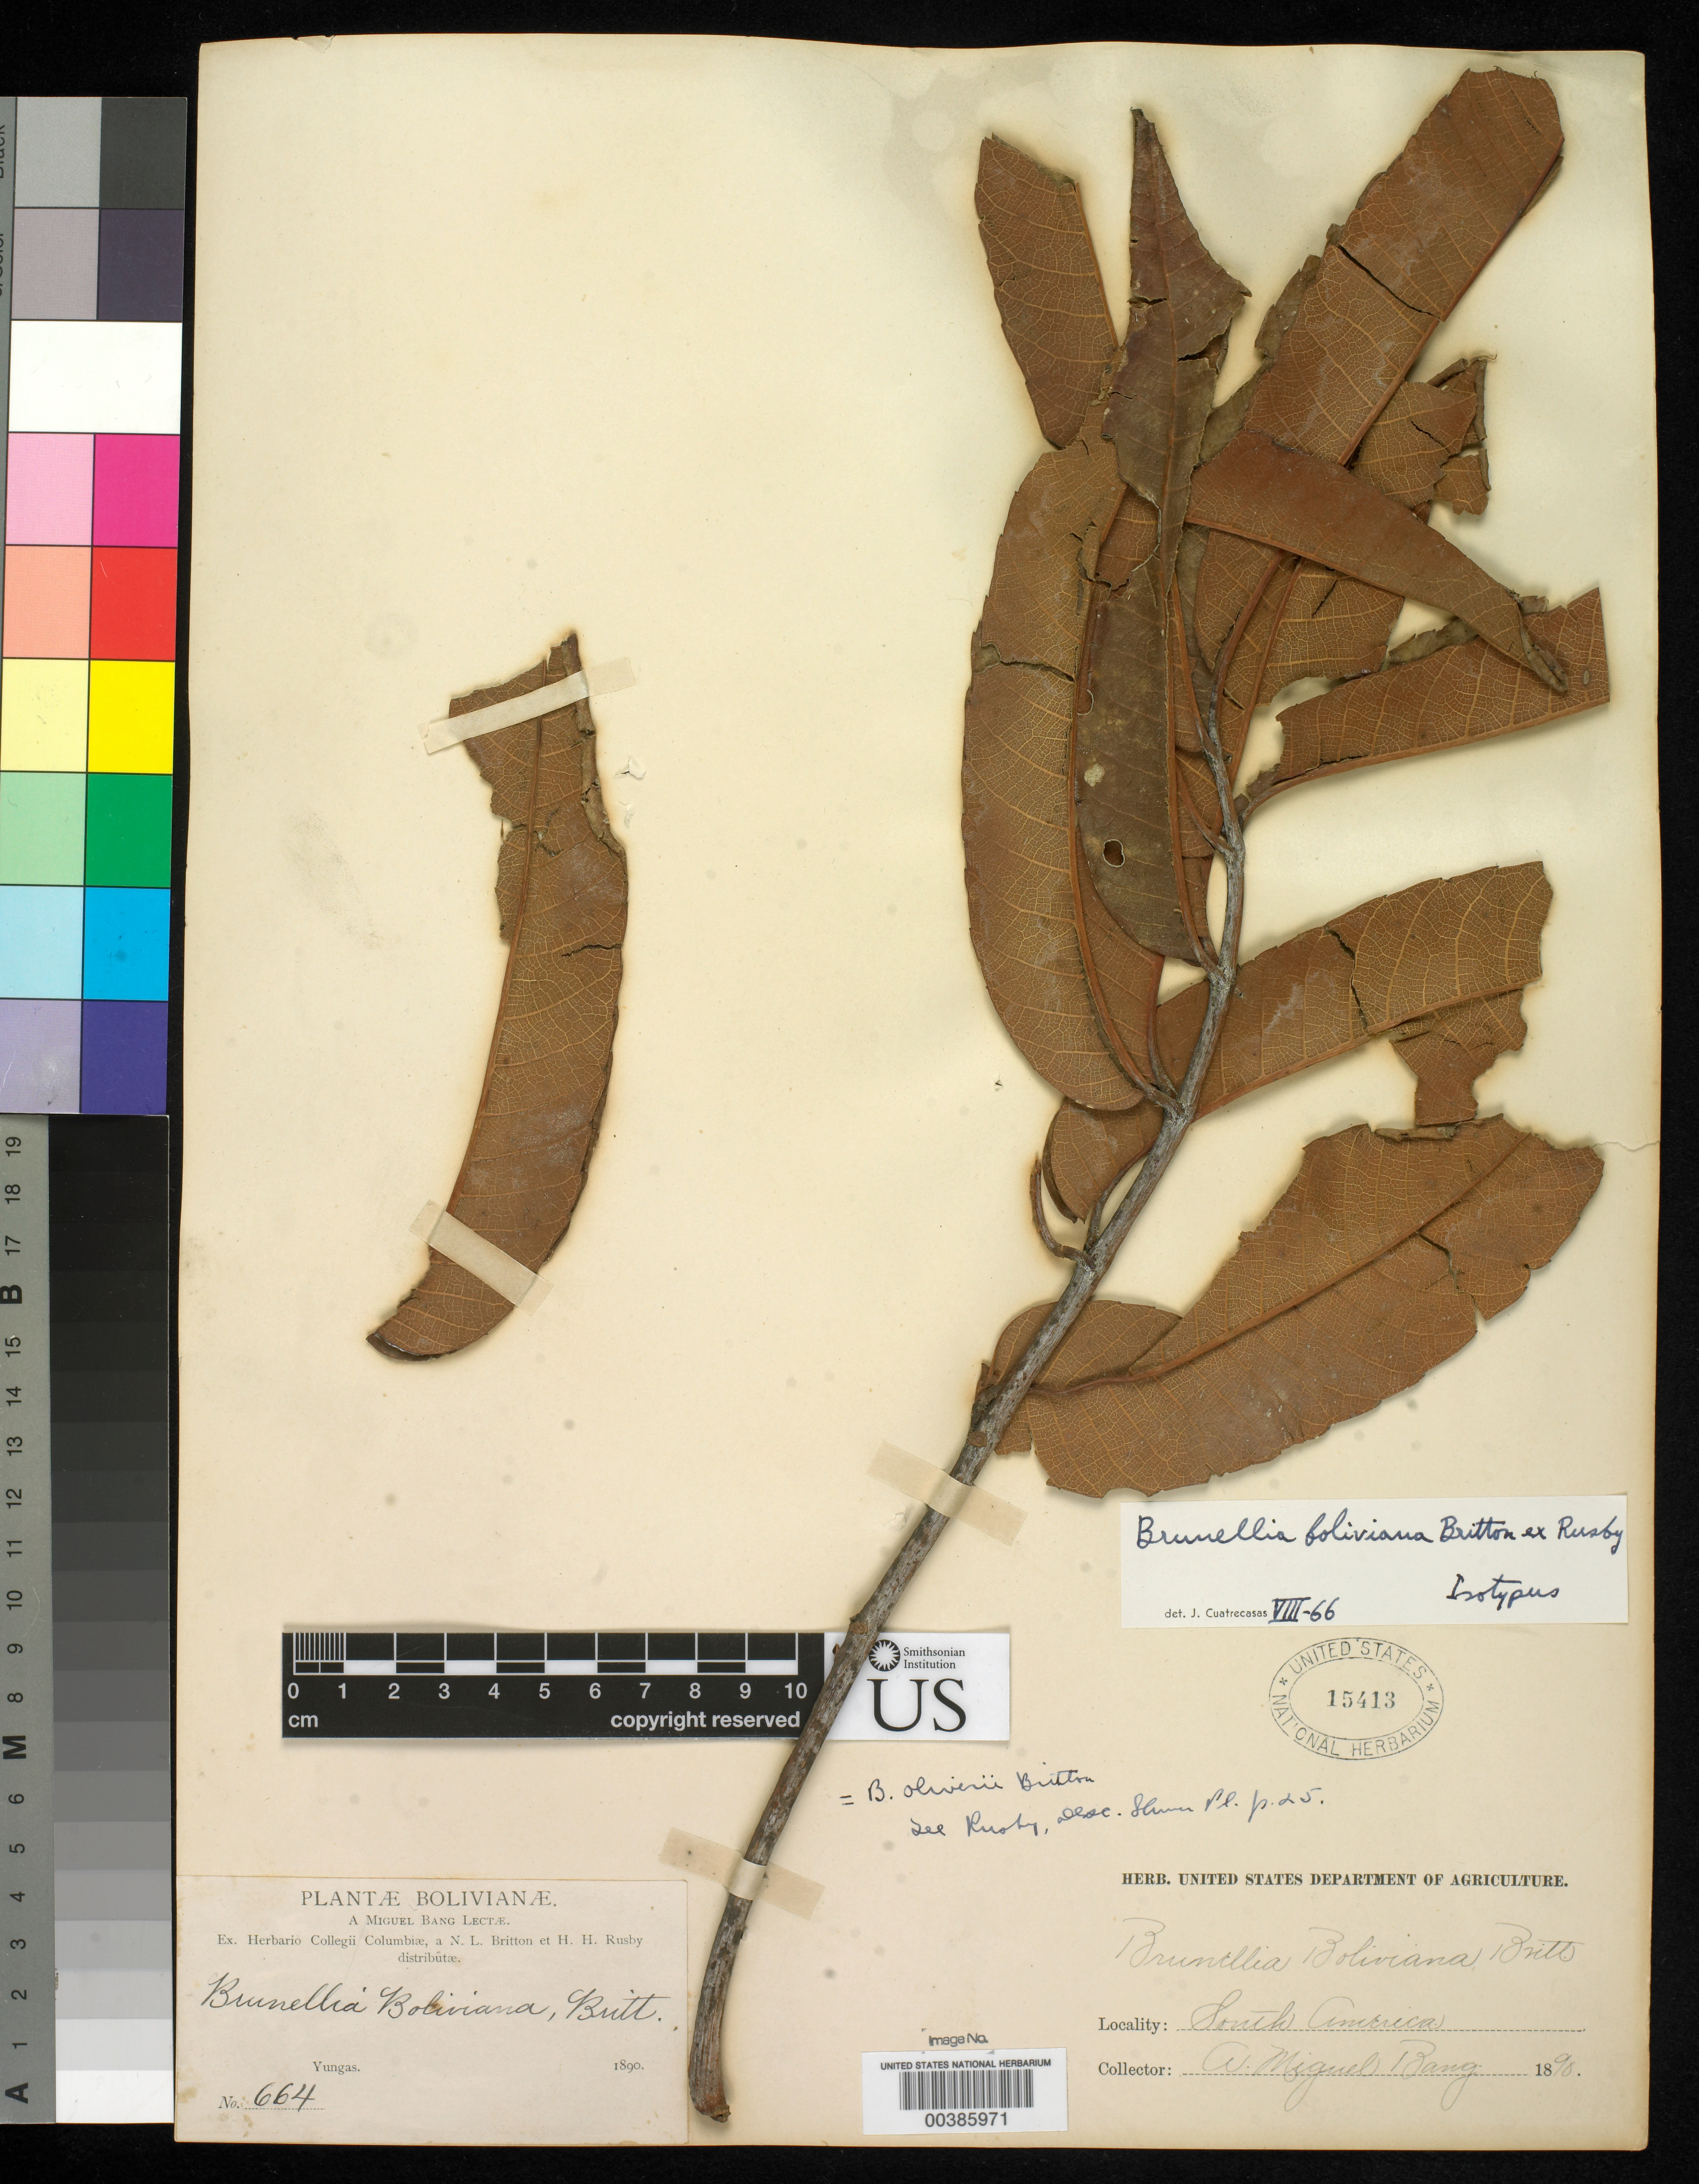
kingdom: Plantae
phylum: Tracheophyta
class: Magnoliopsida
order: Oxalidales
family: Brunelliaceae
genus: Brunellia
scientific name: Brunellia boliviana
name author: Britton ex Rusby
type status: Isotype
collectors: M. Bang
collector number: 664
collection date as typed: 1890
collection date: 1890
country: Bolivia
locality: Yungas.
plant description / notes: See USNH 15414 for what is surely a second sheet of this collection, although (mis?) labeled with Rusby as collector.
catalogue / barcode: US 15413